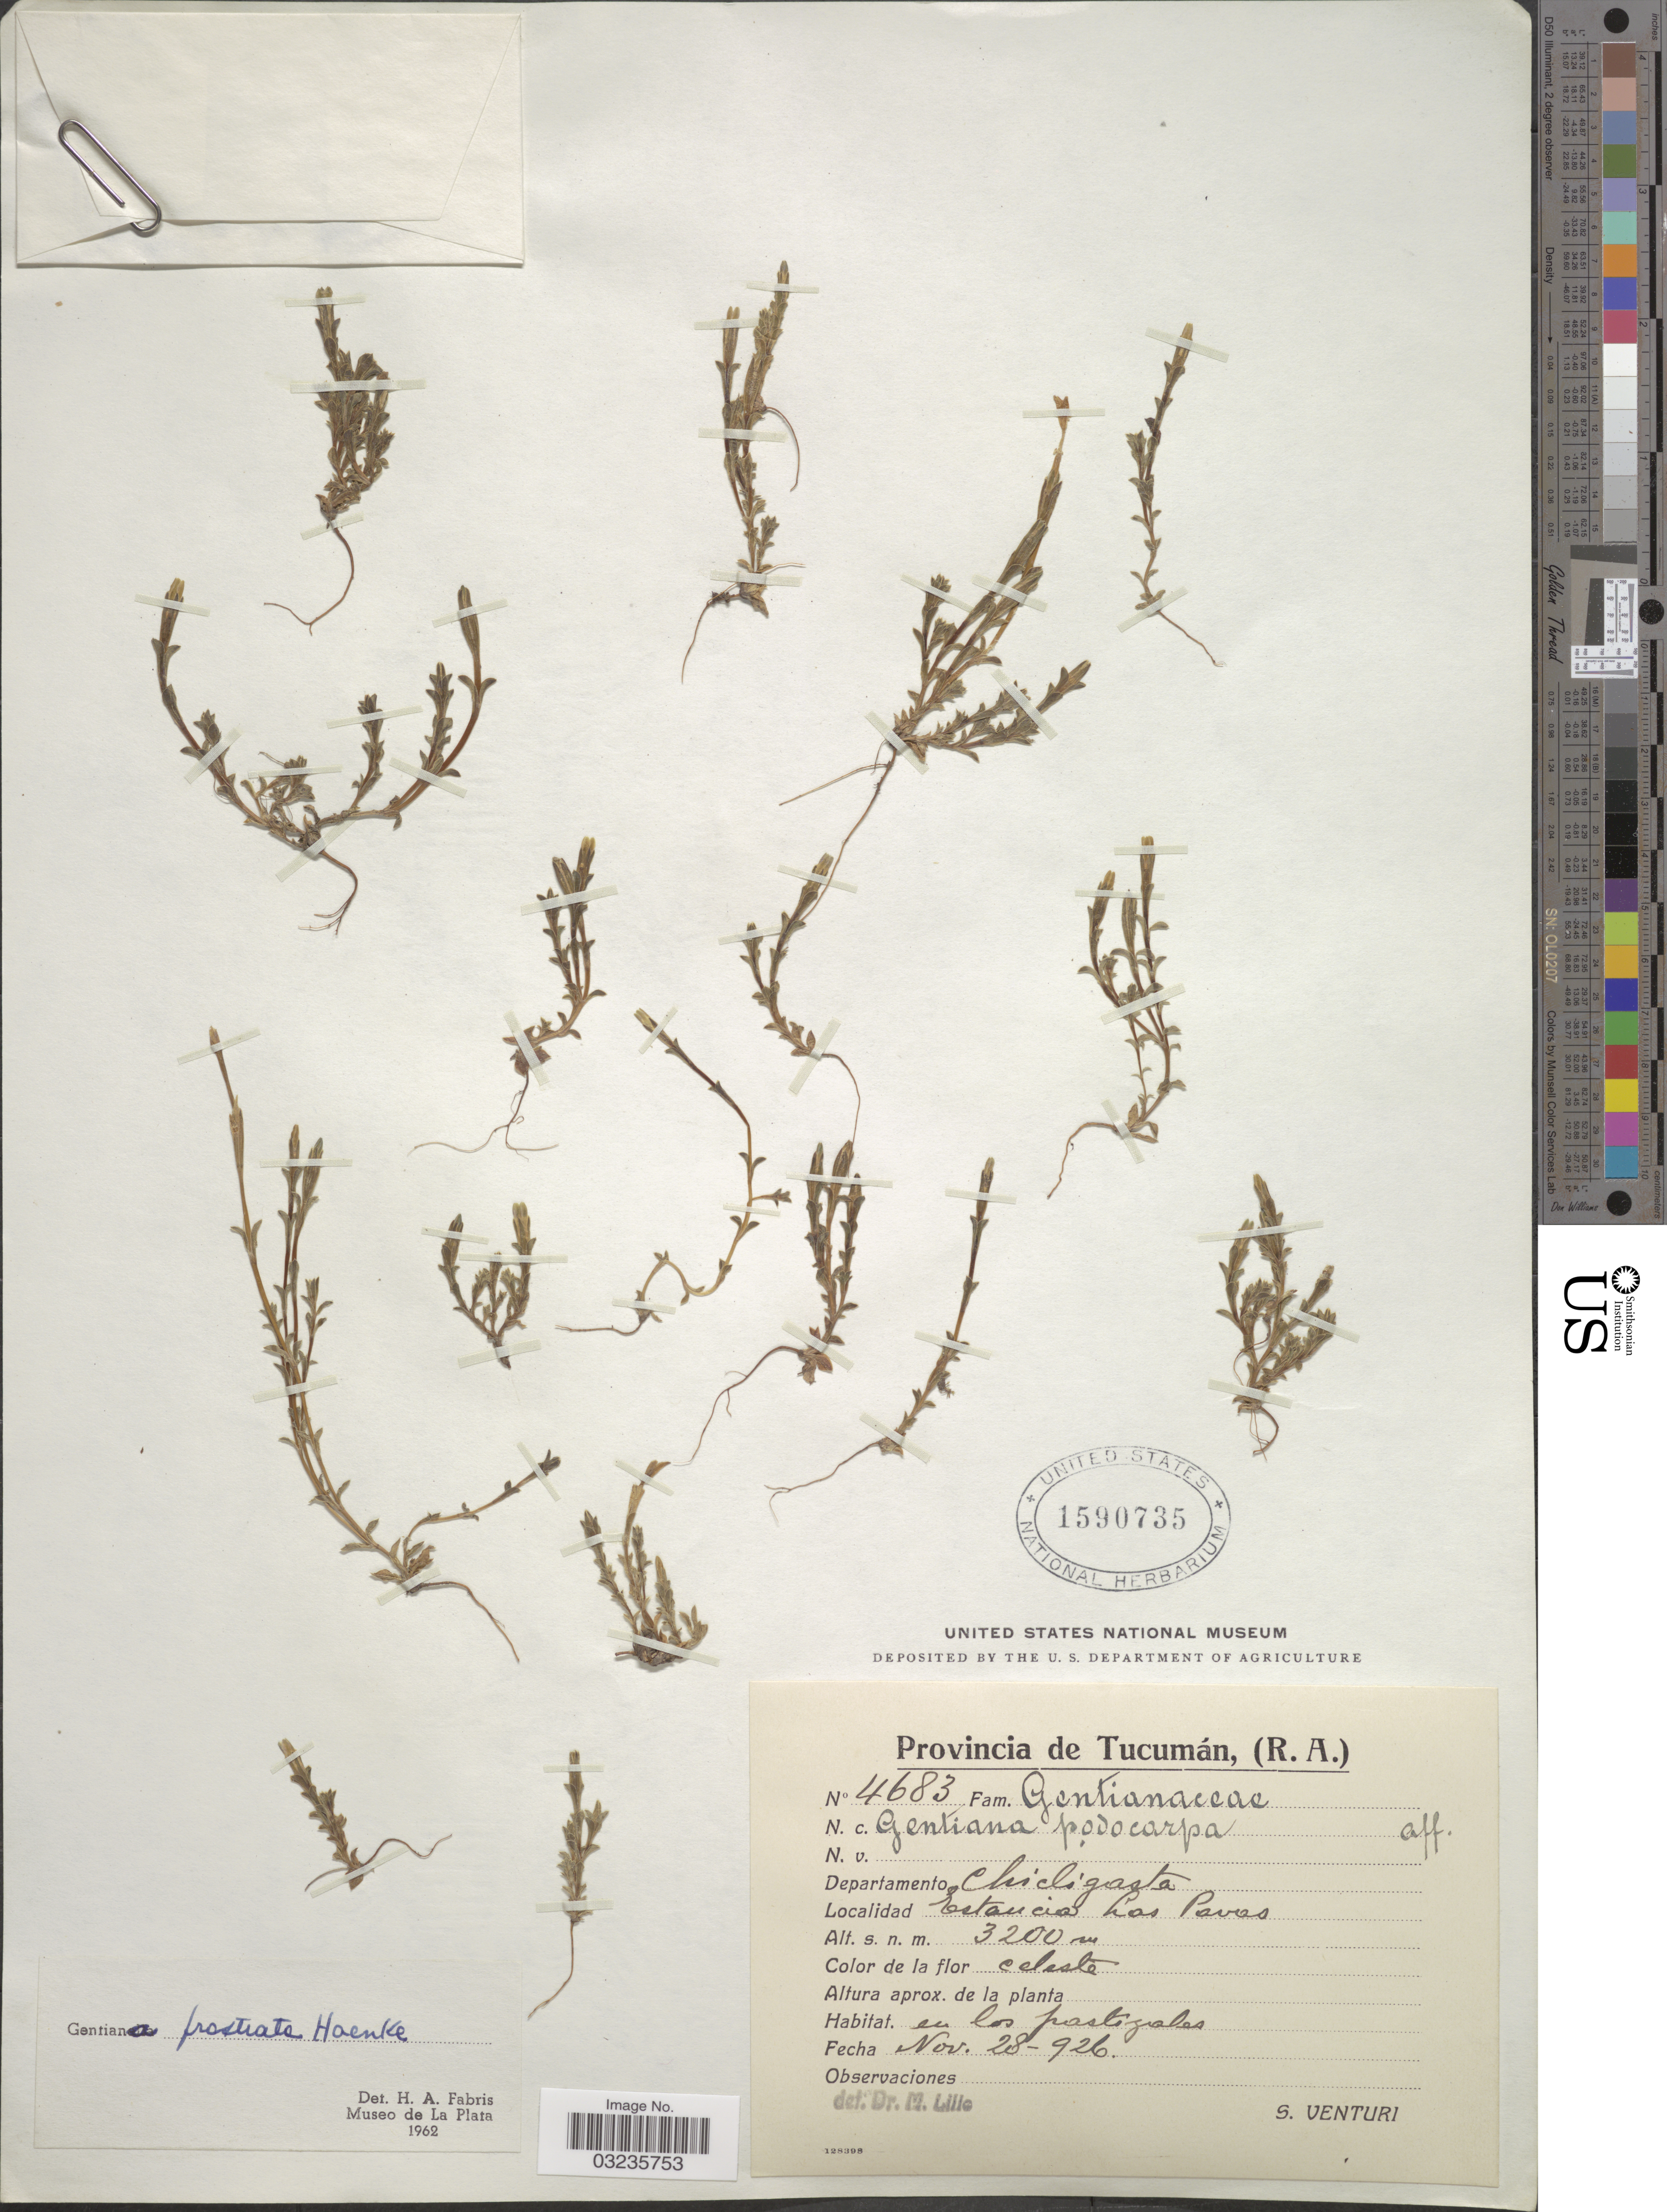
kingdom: Plantae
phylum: Tracheophyta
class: Magnoliopsida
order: Gentianales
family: Gentianaceae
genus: Gentiana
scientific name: Gentiana prostrata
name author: Haenke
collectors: S. Venturi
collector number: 4683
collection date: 1926-11-28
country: Argentina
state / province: Tucuman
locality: Departamento Chicligasta. Estancia Las Pavas.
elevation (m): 3200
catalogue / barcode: US 1590735